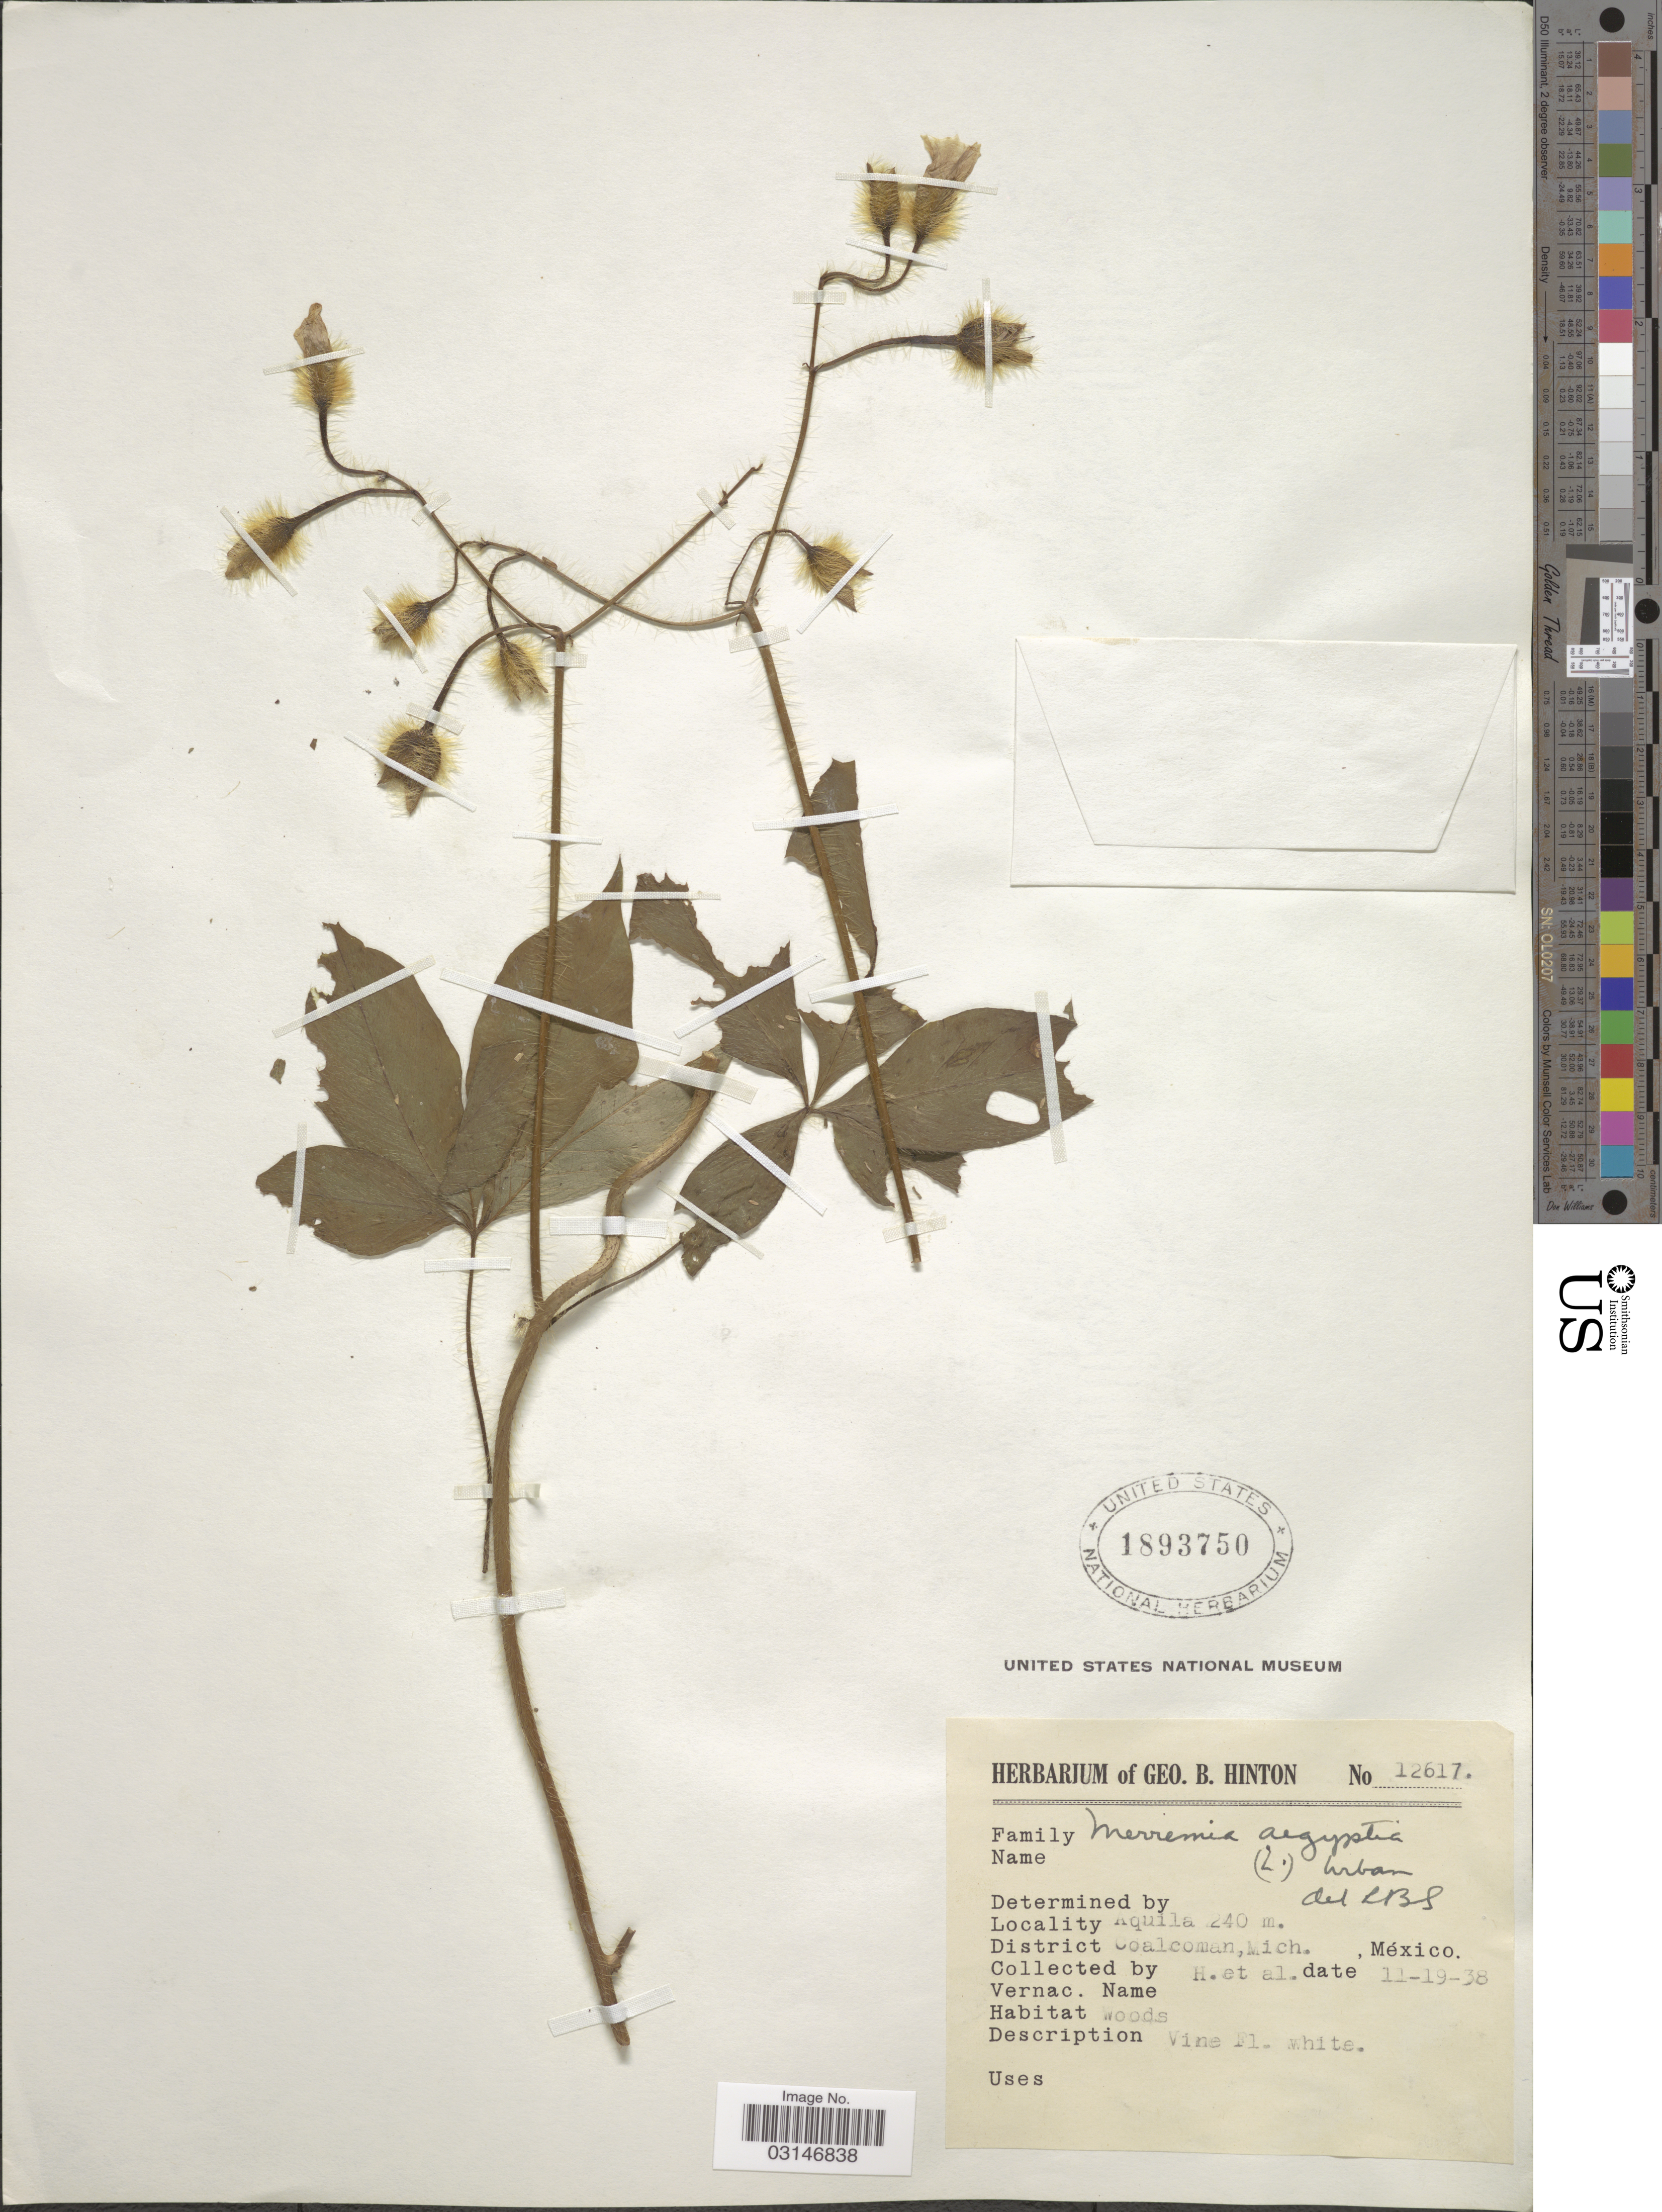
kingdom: Plantae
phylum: Tracheophyta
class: Magnoliopsida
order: Solanales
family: Convolvulaceae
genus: Distimake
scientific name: Distimake aegyptius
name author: (L.) A. R. Simões & Staples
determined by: Strong, Mark T., (BOT), Smithsonian Institution - National Museum of Natural History (UNITED STATES)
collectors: G. B. Hinton & et al.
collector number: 12617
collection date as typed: Transcribed d/m/y: 19/11/38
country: Mexico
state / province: Michoacán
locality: Aquila, District Coalcoman.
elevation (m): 240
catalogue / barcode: US 1893750